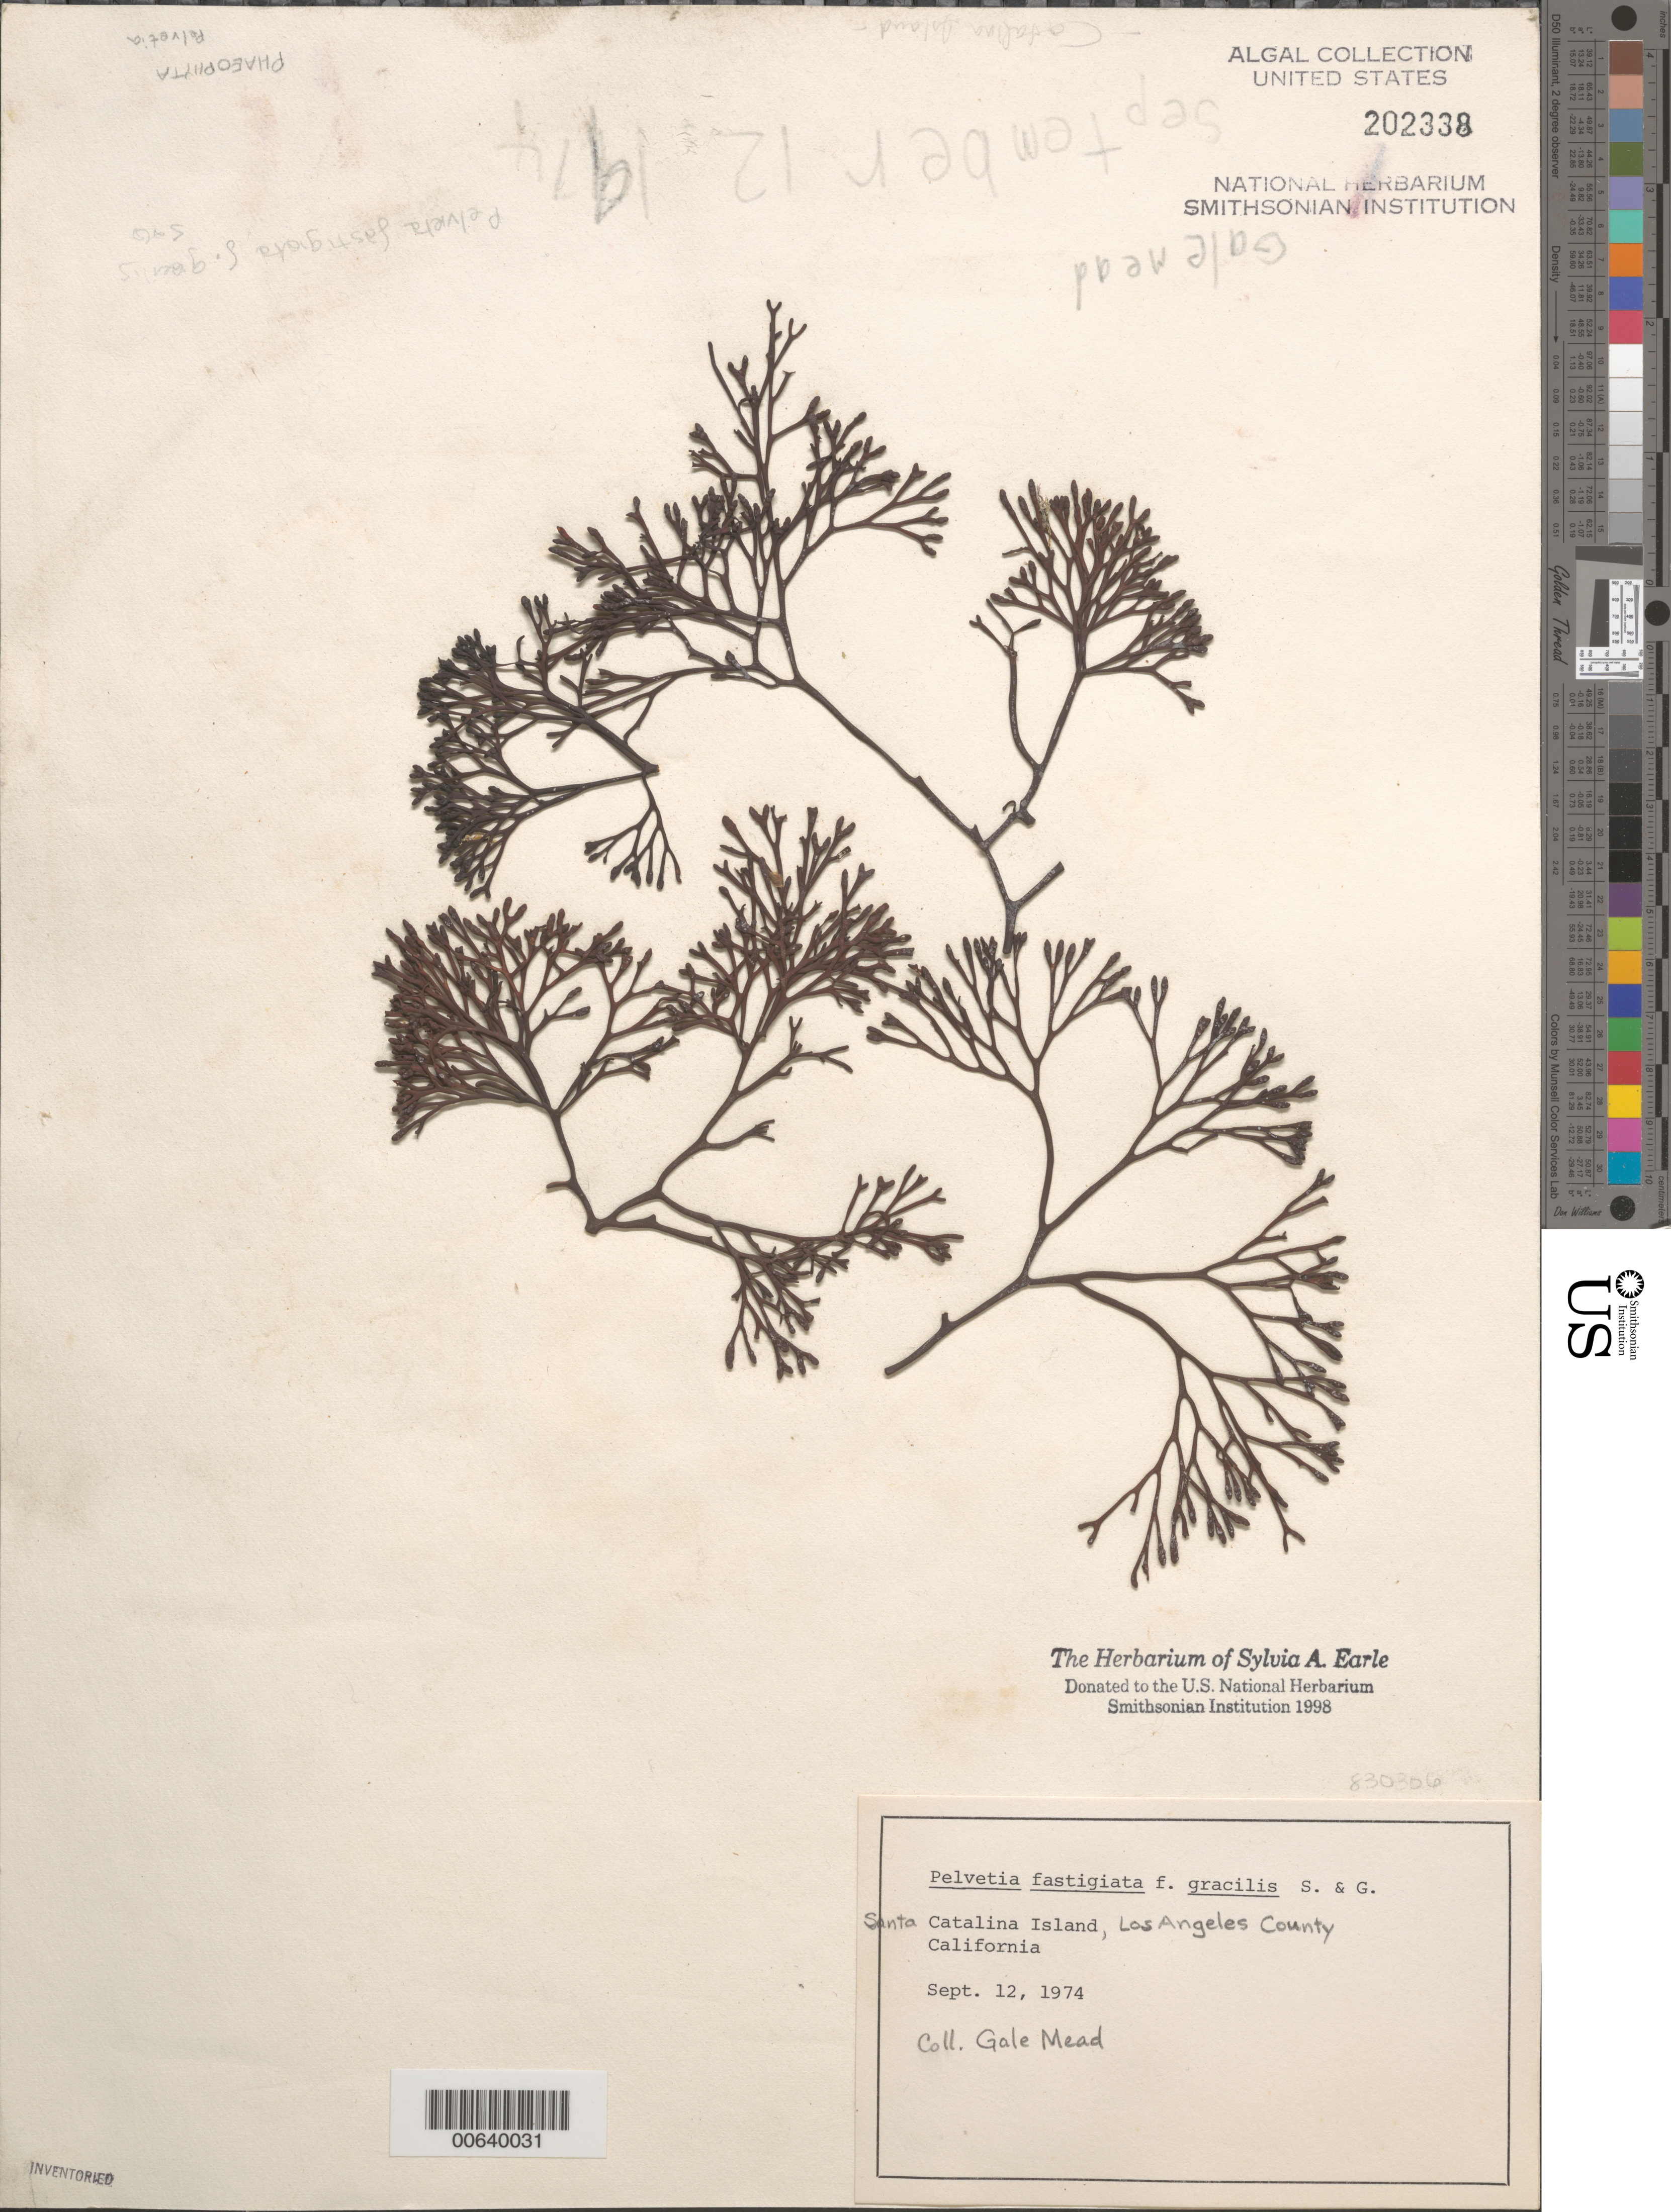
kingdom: Chromista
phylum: Ochrophyta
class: Phaeophyceae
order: Fucales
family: Fucaceae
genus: Silvetia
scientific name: Silvetia compressa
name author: (J. Agardh) E.A. Serrão et al.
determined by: Algae name updating Project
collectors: G. Mead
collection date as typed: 12 Sep 1974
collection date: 1974-09-12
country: United States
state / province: California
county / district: Los Angeles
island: Santa Catalina Island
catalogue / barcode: US 202338